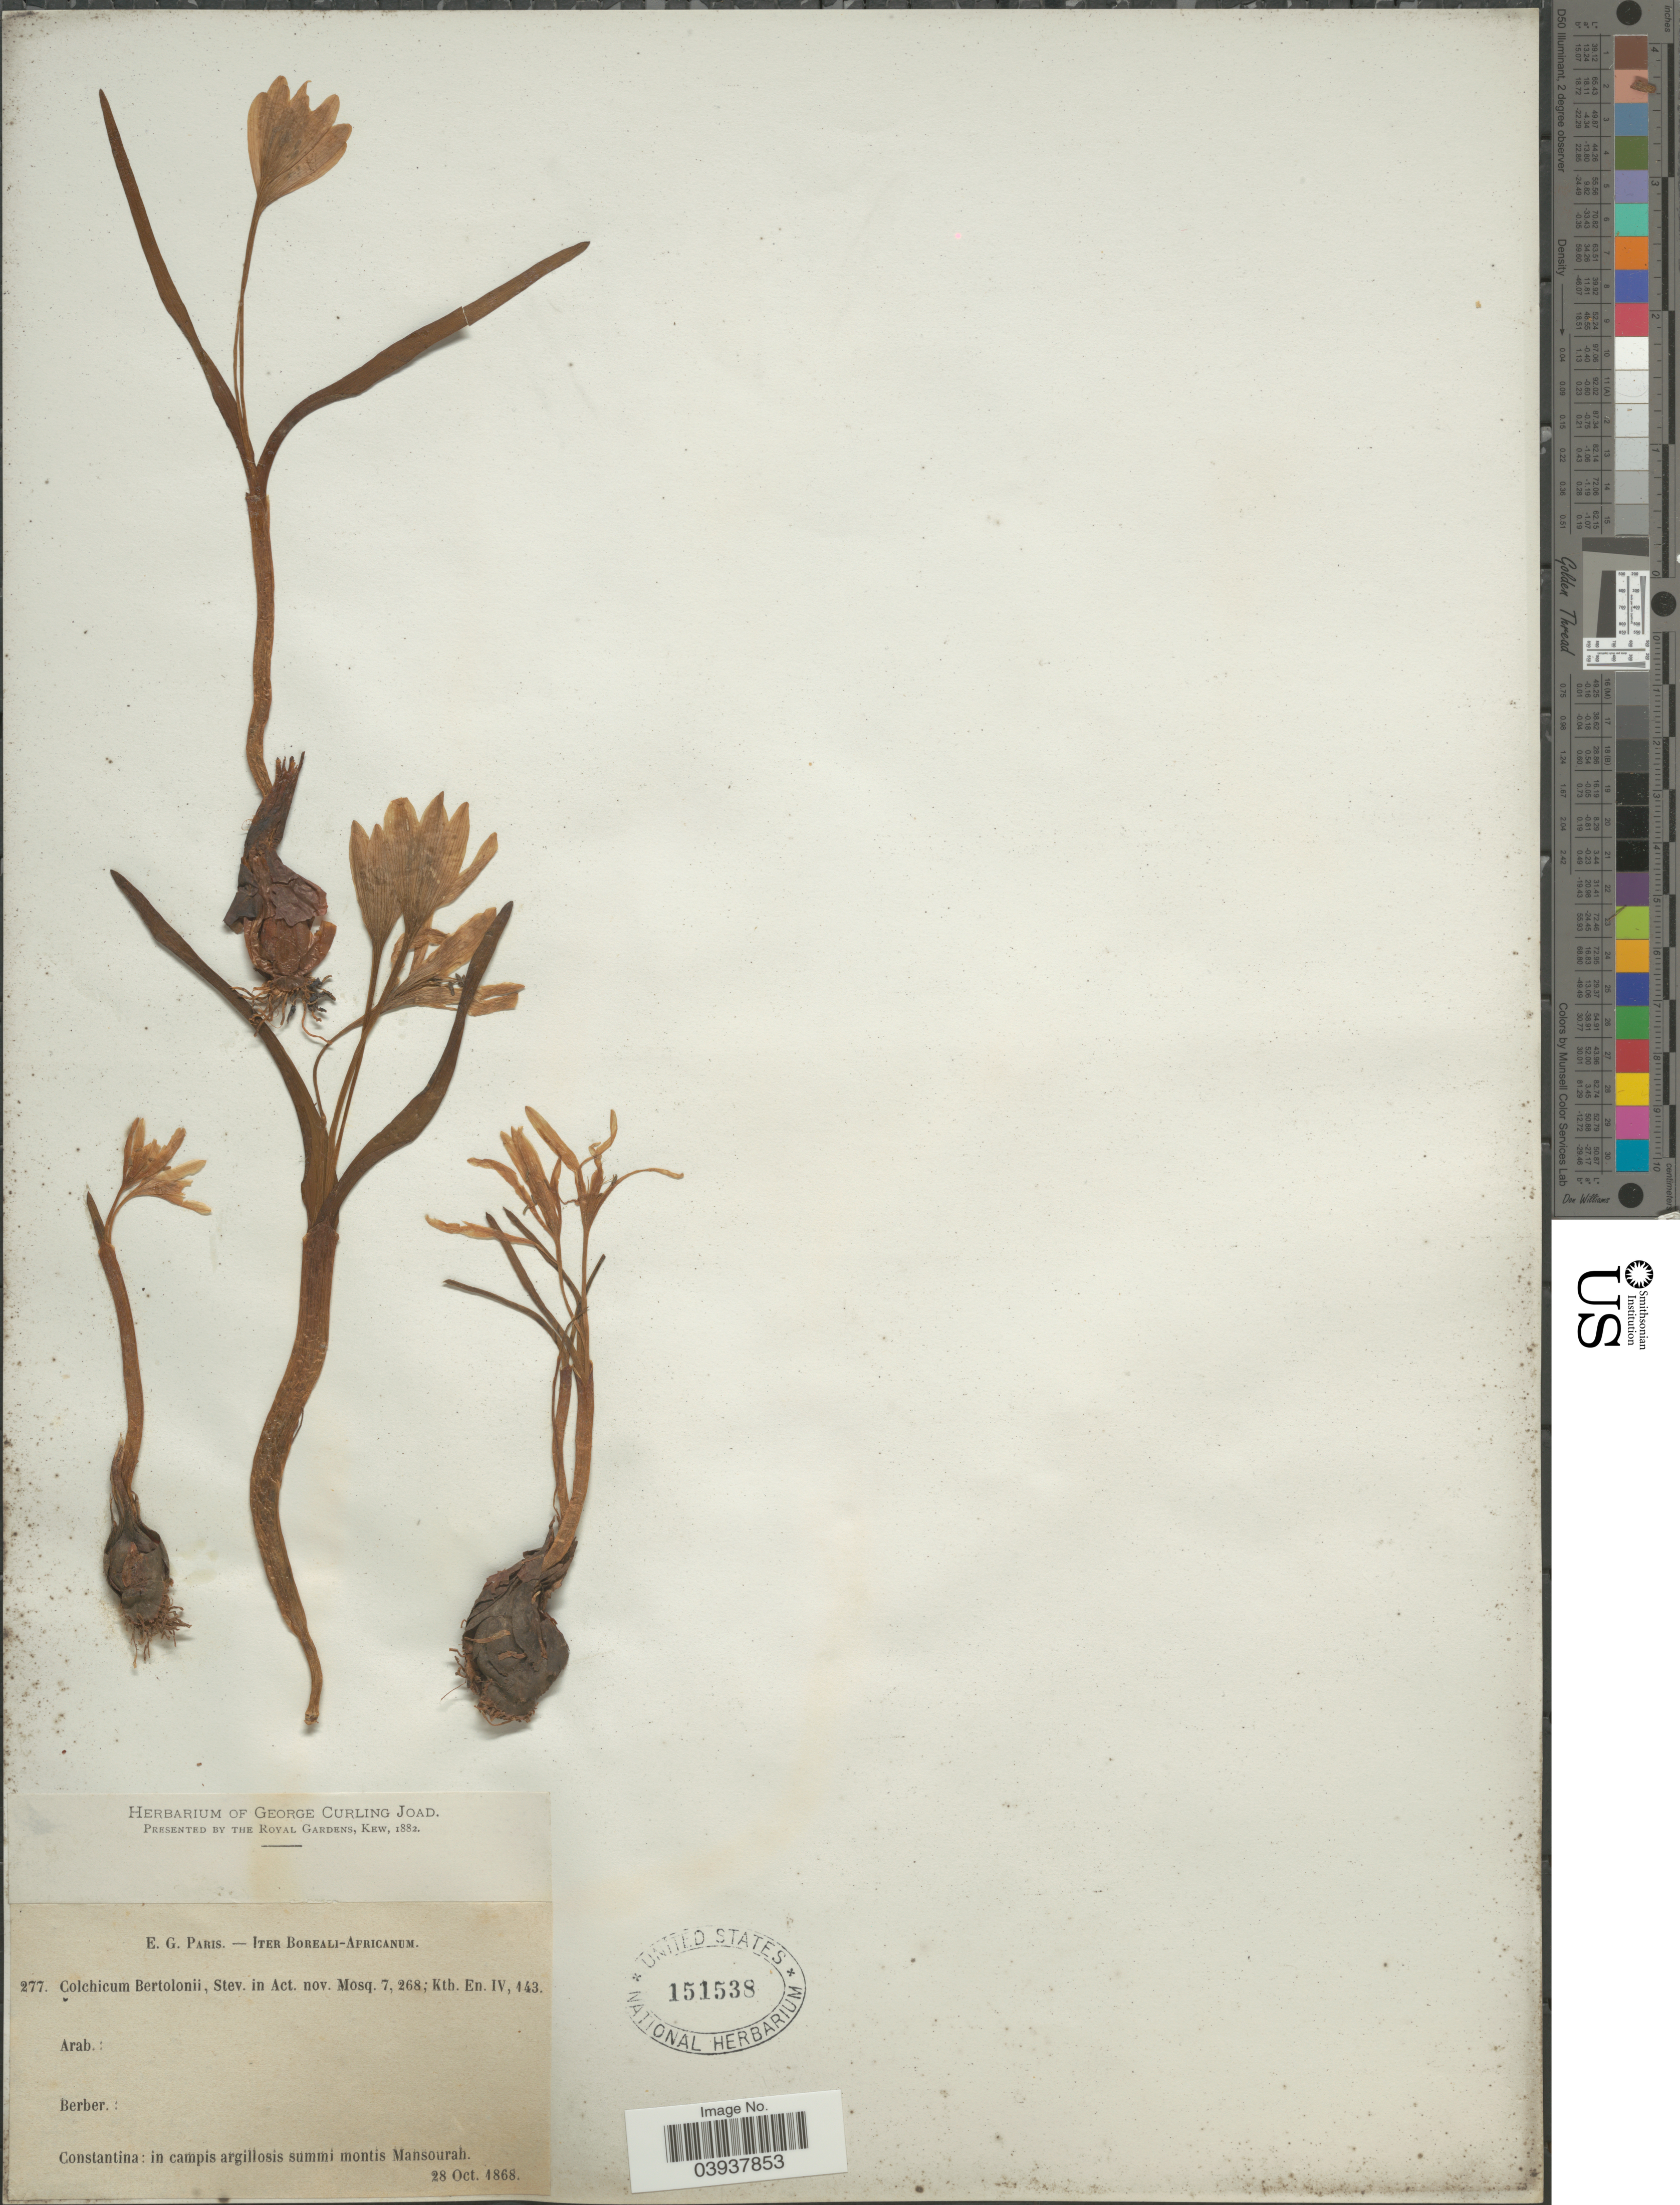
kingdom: Plantae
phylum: Tracheophyta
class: Liliopsida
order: Liliales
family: Colchicaceae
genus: Colchicum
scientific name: Colchicum bertolonii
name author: Steven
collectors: Paris, E.G.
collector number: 277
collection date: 1868-10-28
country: Algeria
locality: Boreali-Africanum. Constantina: in campis argillosis summi montis Mansourah.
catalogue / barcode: US 151538